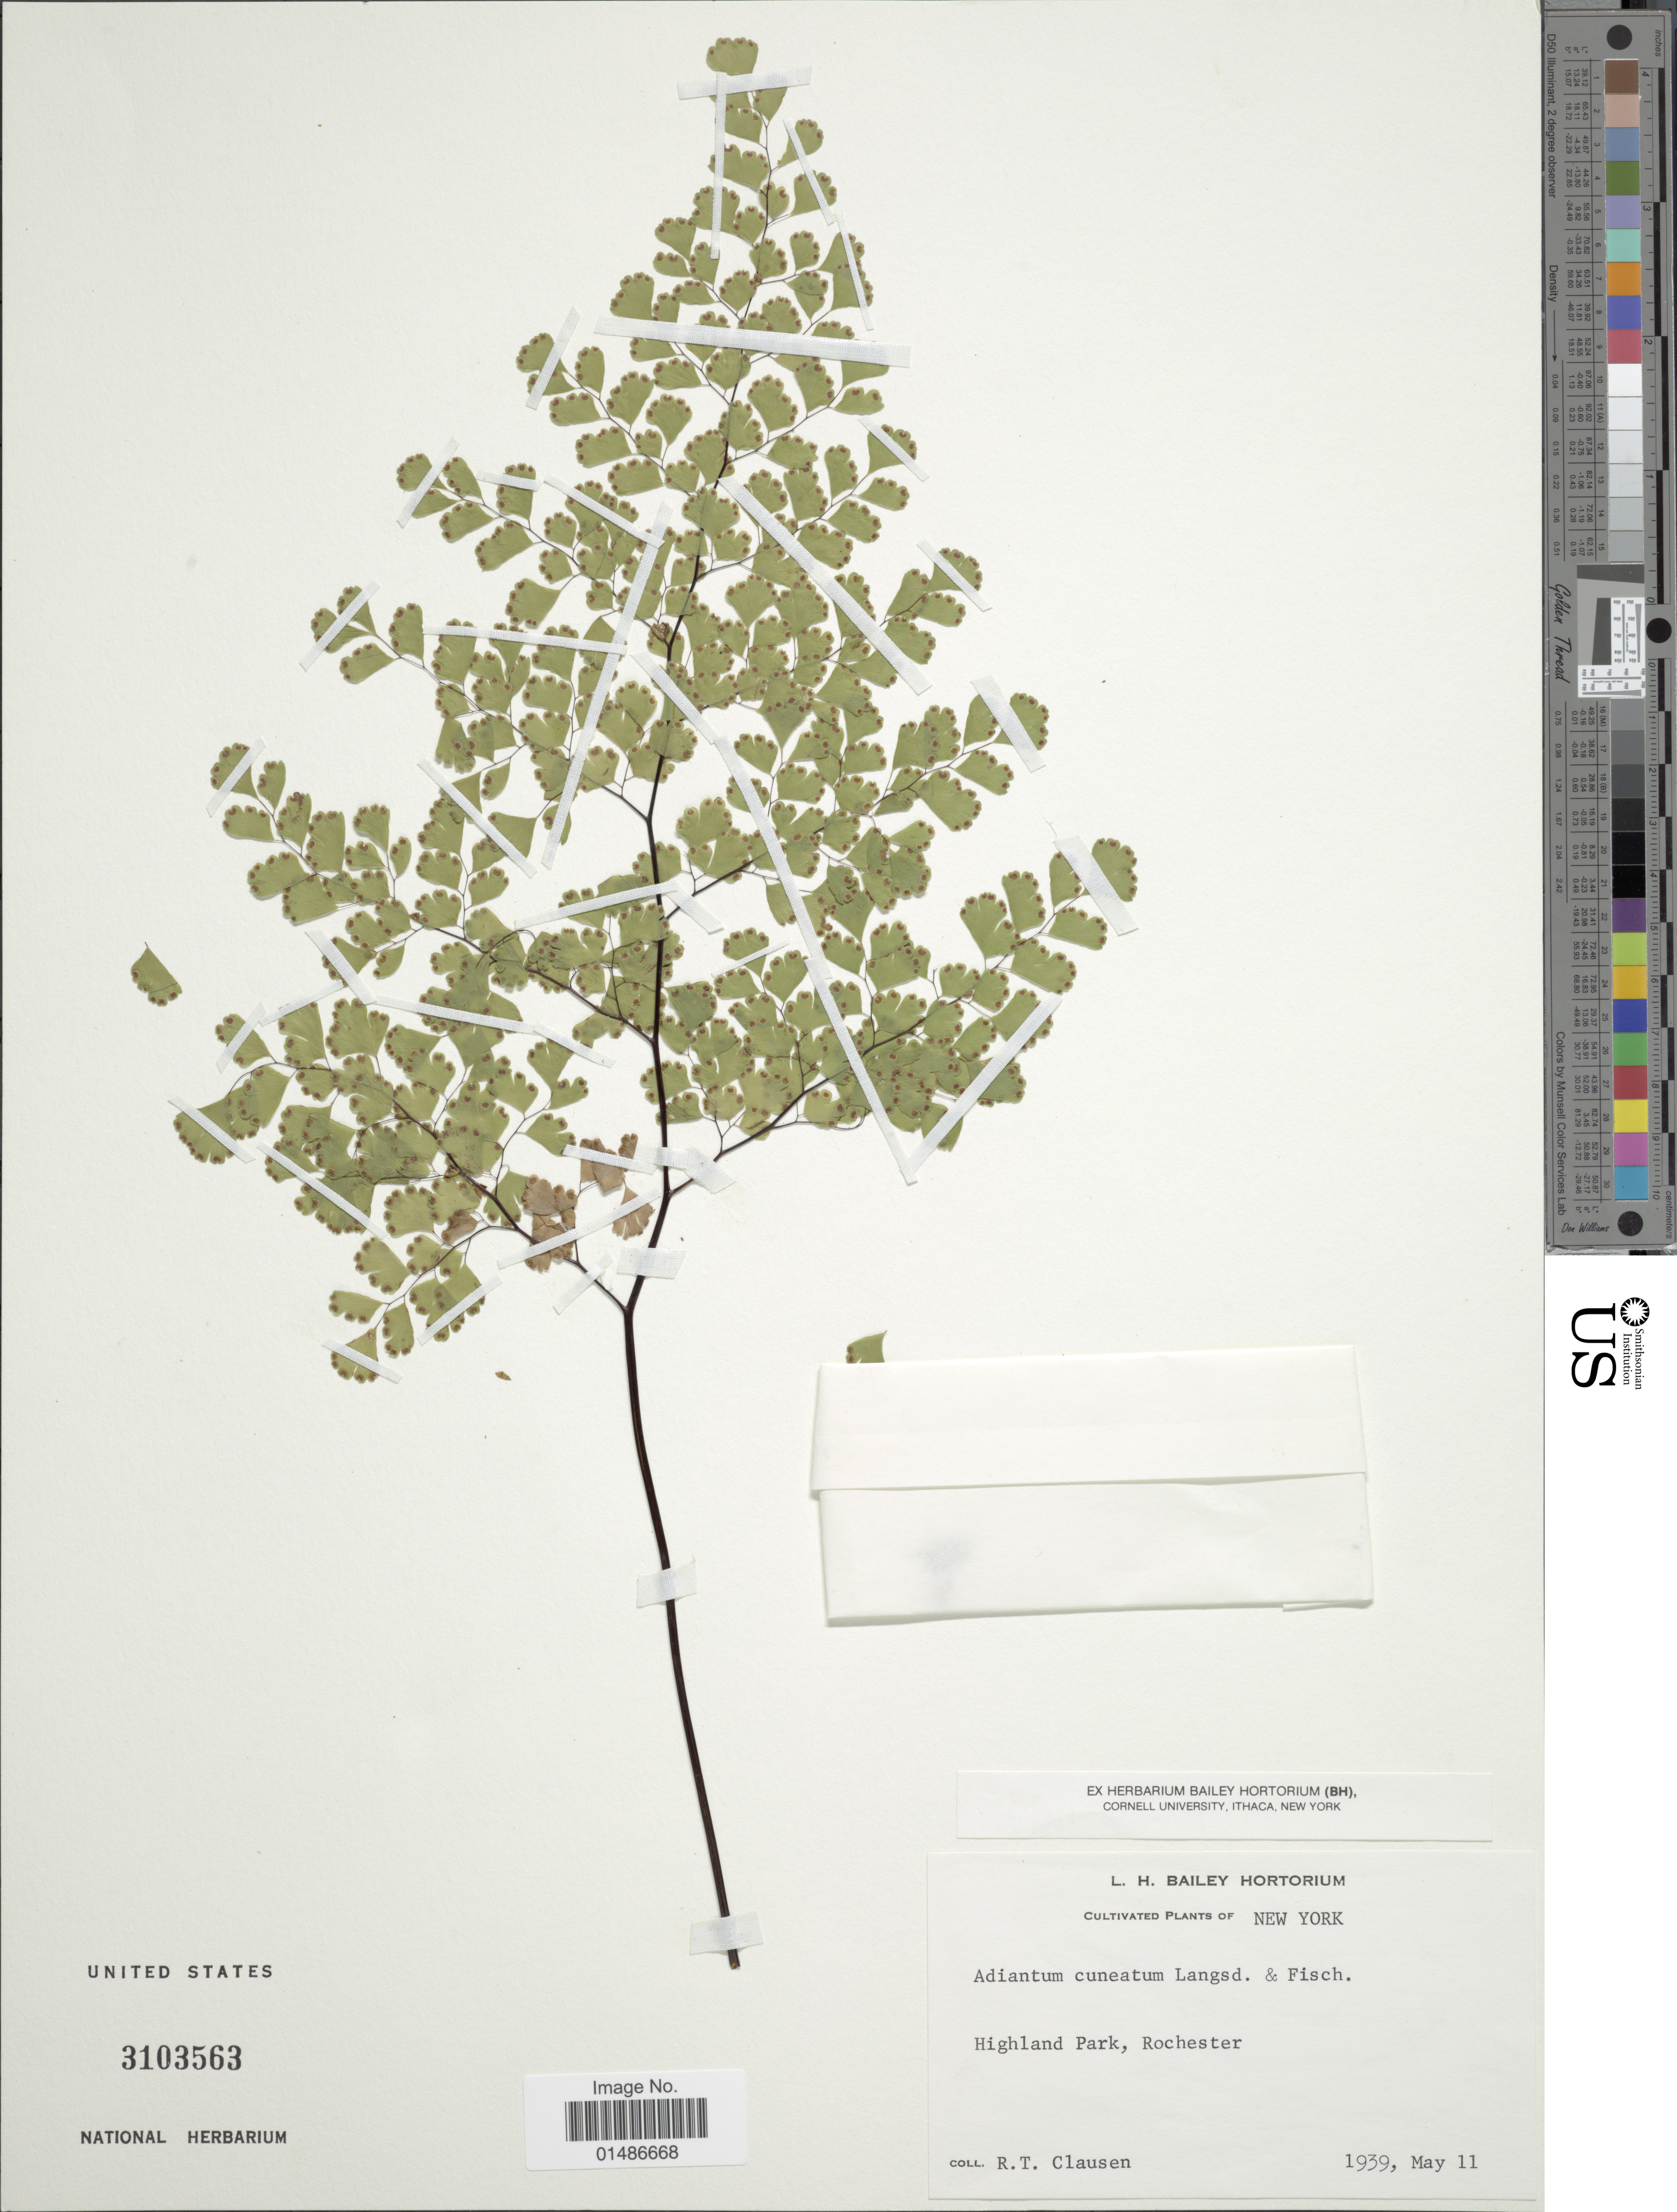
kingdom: Plantae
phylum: Tracheophyta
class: Polypodiopsida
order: Polypodiales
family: Pteridaceae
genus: Adiantum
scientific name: Adiantum raddianum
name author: C. Presl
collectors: R. T. Clausen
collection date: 1939-05-11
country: United States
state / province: New York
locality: Highland Park, Rochester.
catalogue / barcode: US 3103563